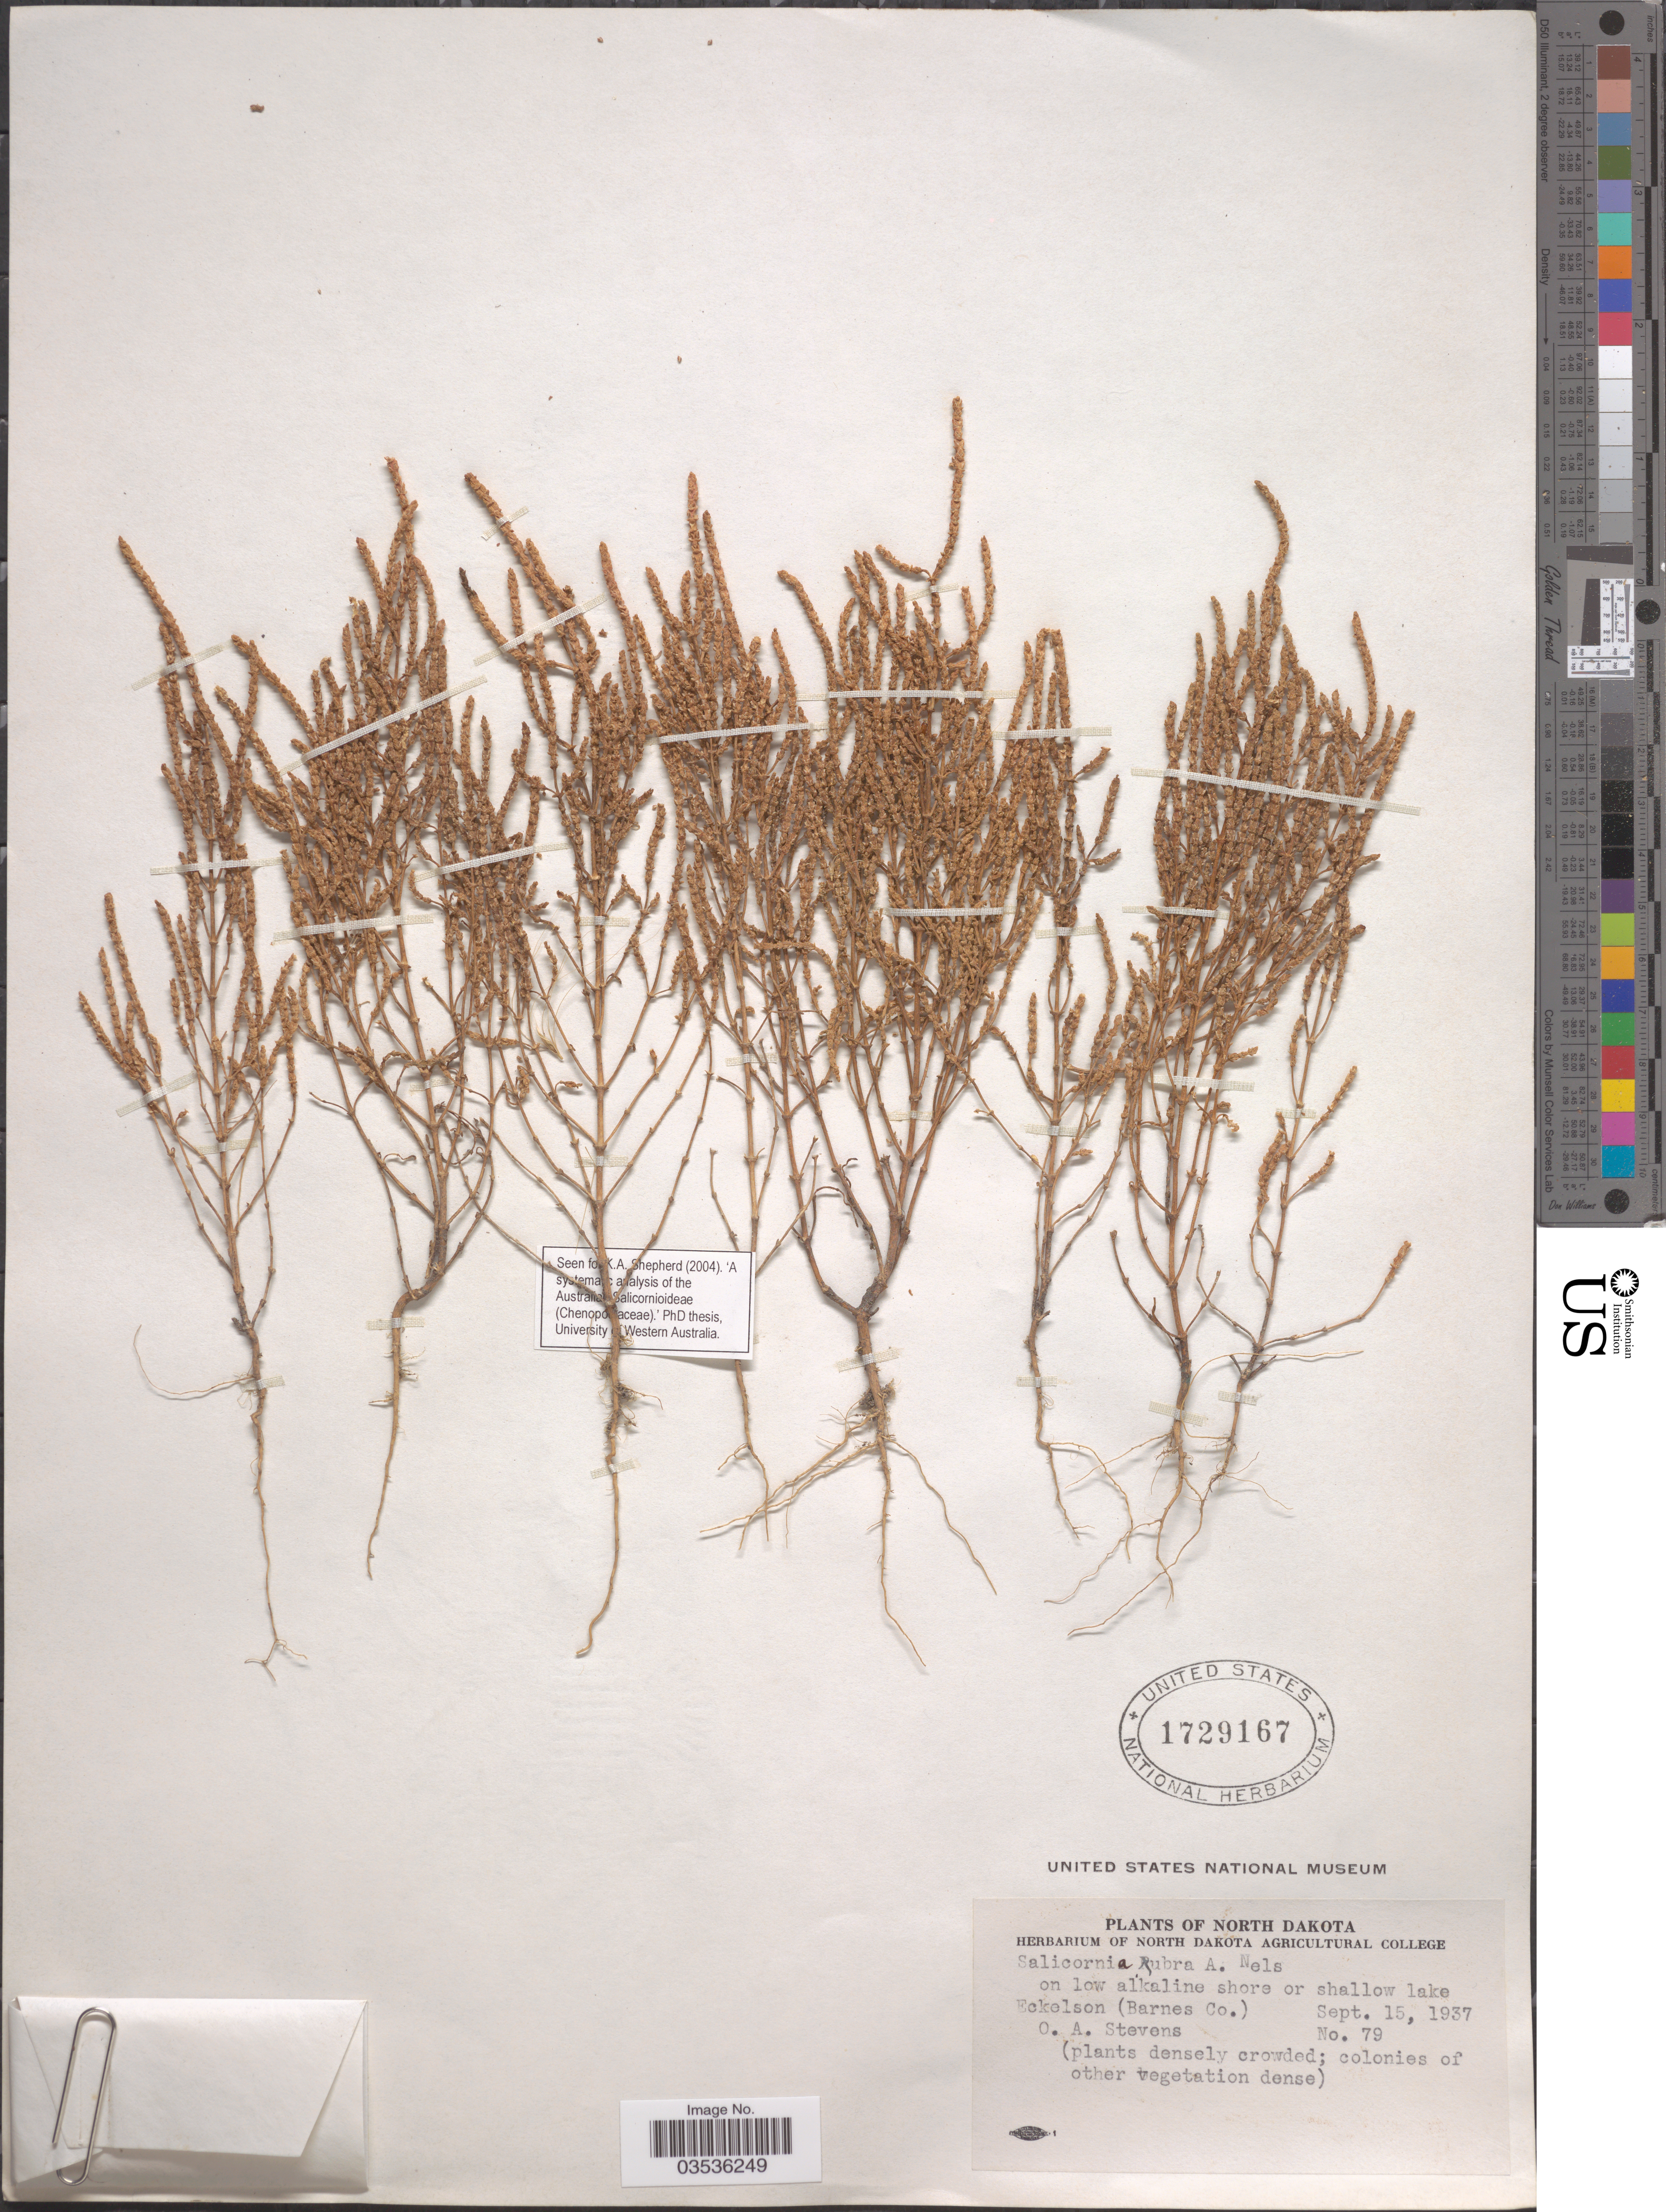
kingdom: Plantae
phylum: Tracheophyta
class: Magnoliopsida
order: Caryophyllales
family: Amaranthaceae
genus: Salicornia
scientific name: Salicornia rubra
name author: A. Nelson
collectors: O. A. Stevens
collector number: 79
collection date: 1937-09-15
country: United States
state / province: North Dakota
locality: Eckelson (Barnes Co.).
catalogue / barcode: US 1729167